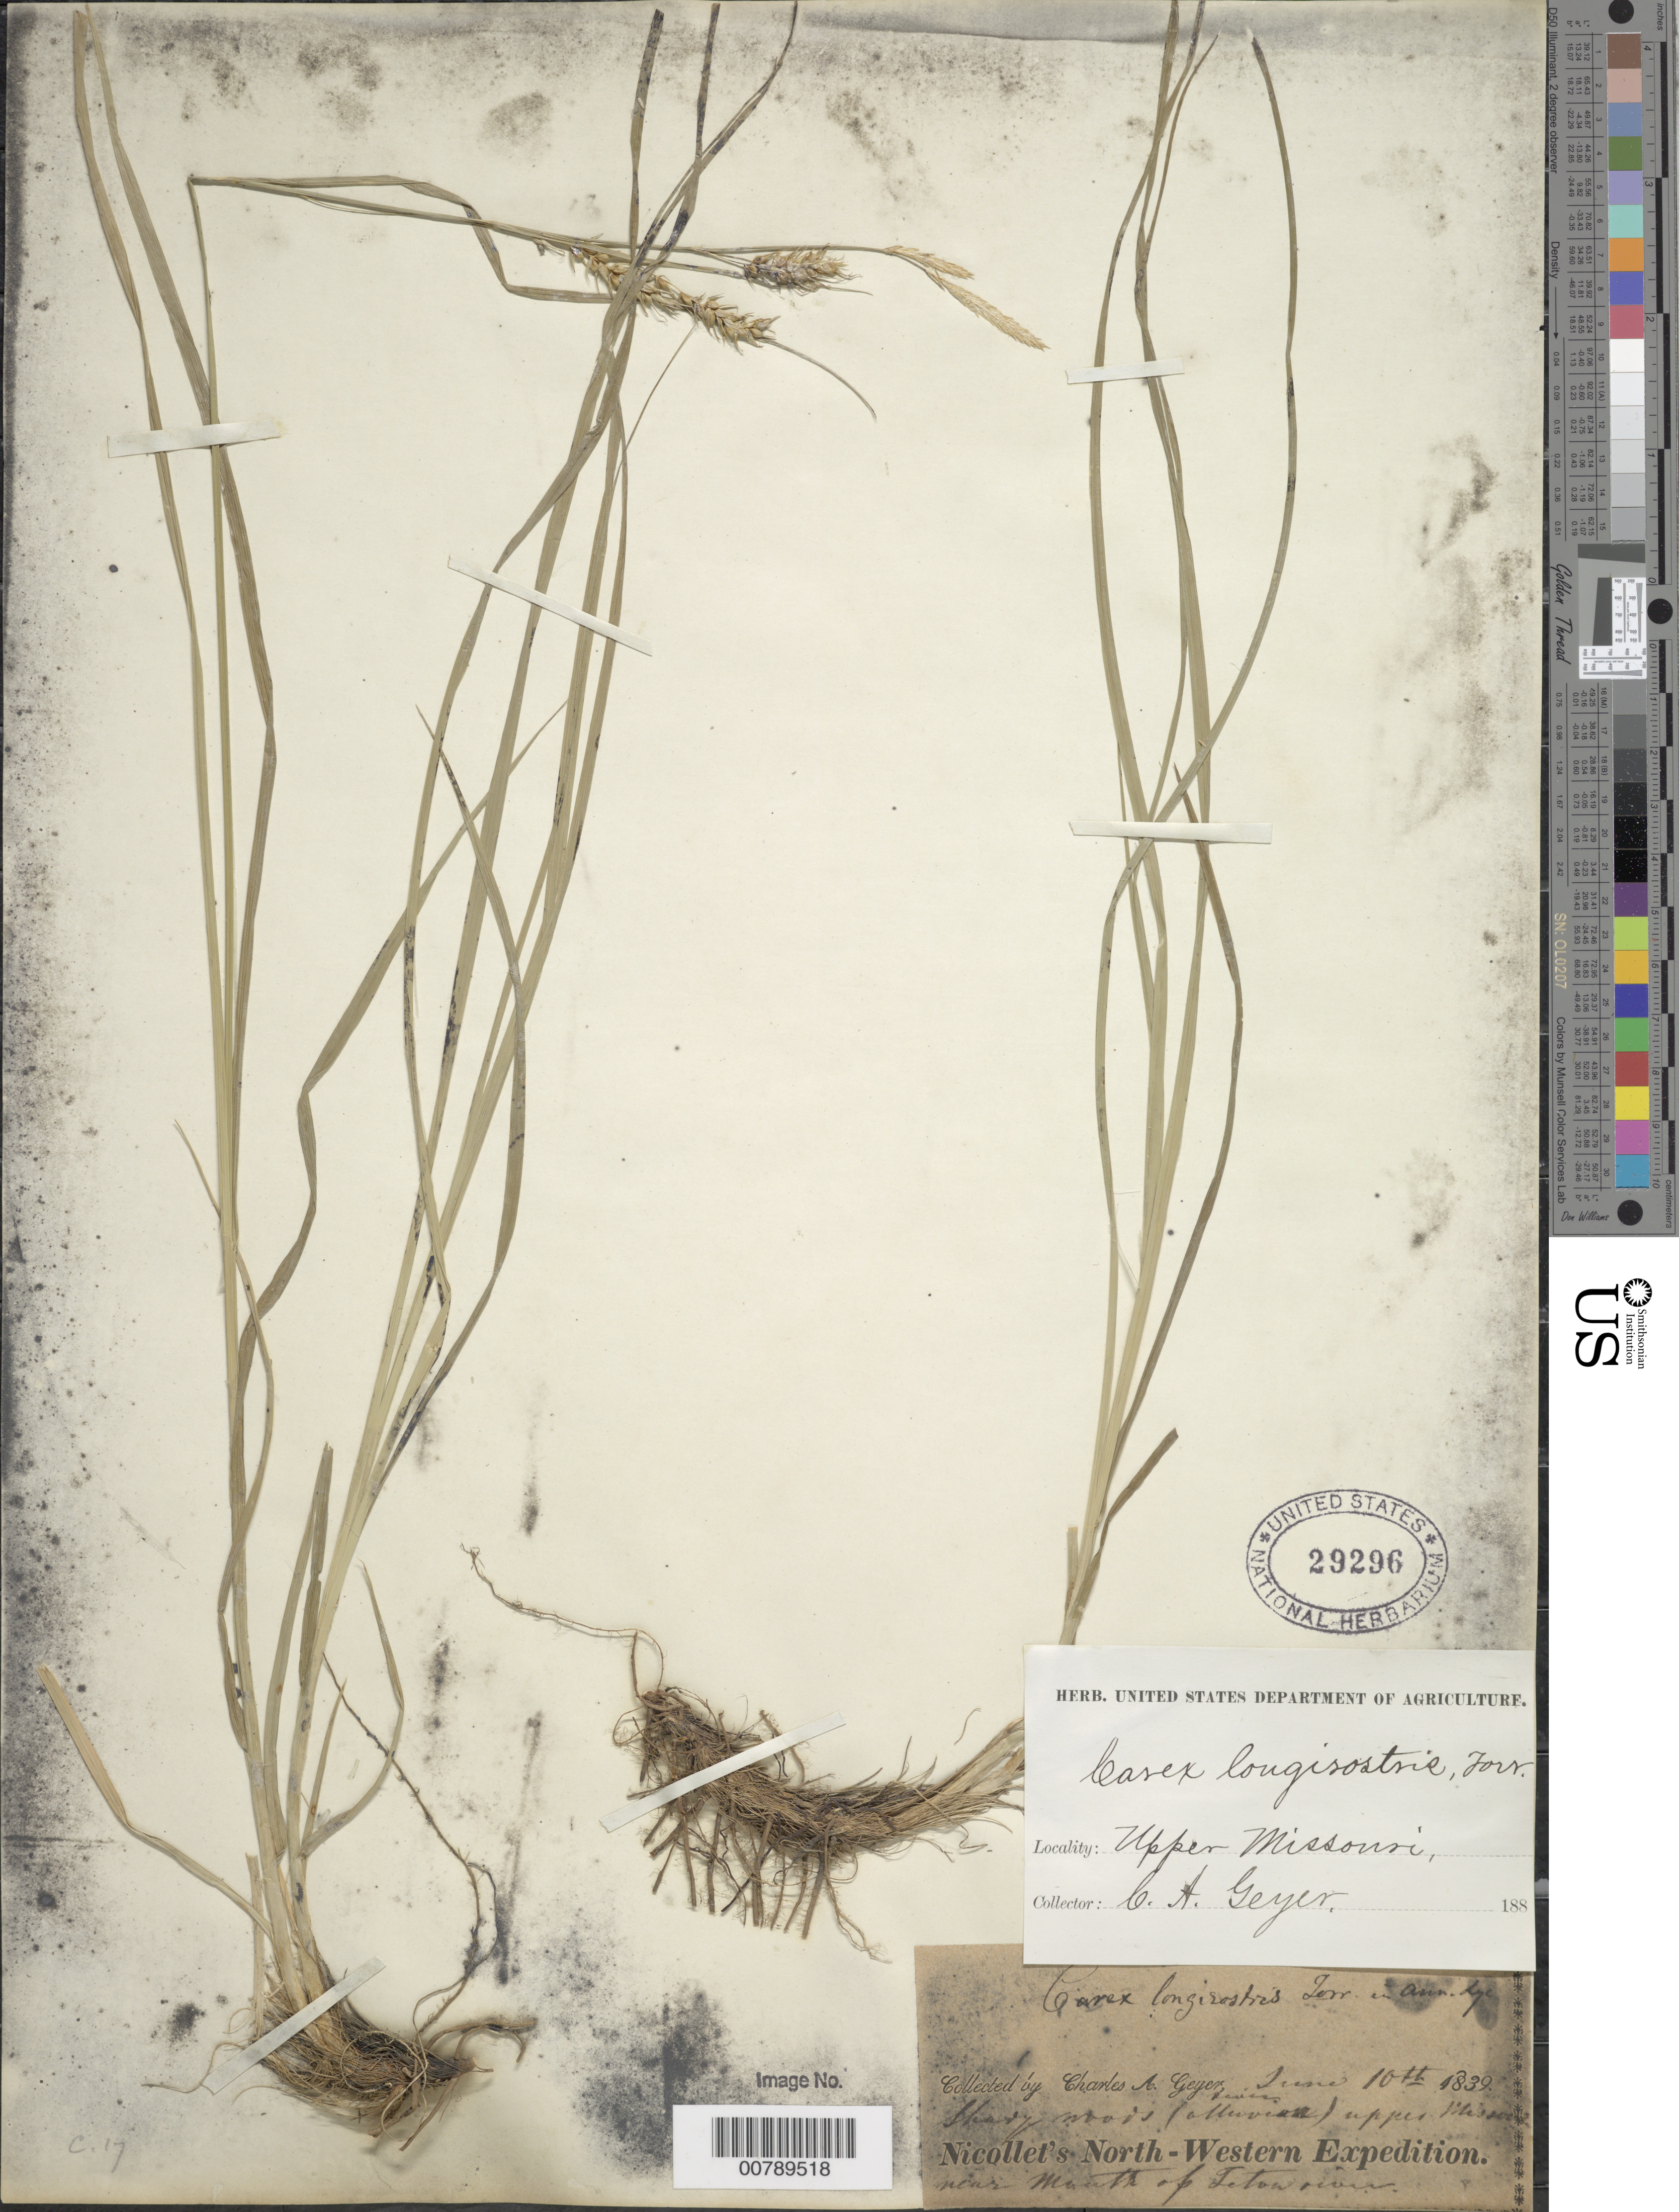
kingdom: Plantae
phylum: Tracheophyta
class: Liliopsida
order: Poales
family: Cyperaceae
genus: Carex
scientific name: Carex sprengelii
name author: Dewey ex Spreng.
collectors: C. A. Geyer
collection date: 1839-06-10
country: United States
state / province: Missouri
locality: Upper Missouri, near mouth of Teton River, North West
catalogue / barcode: US 29296